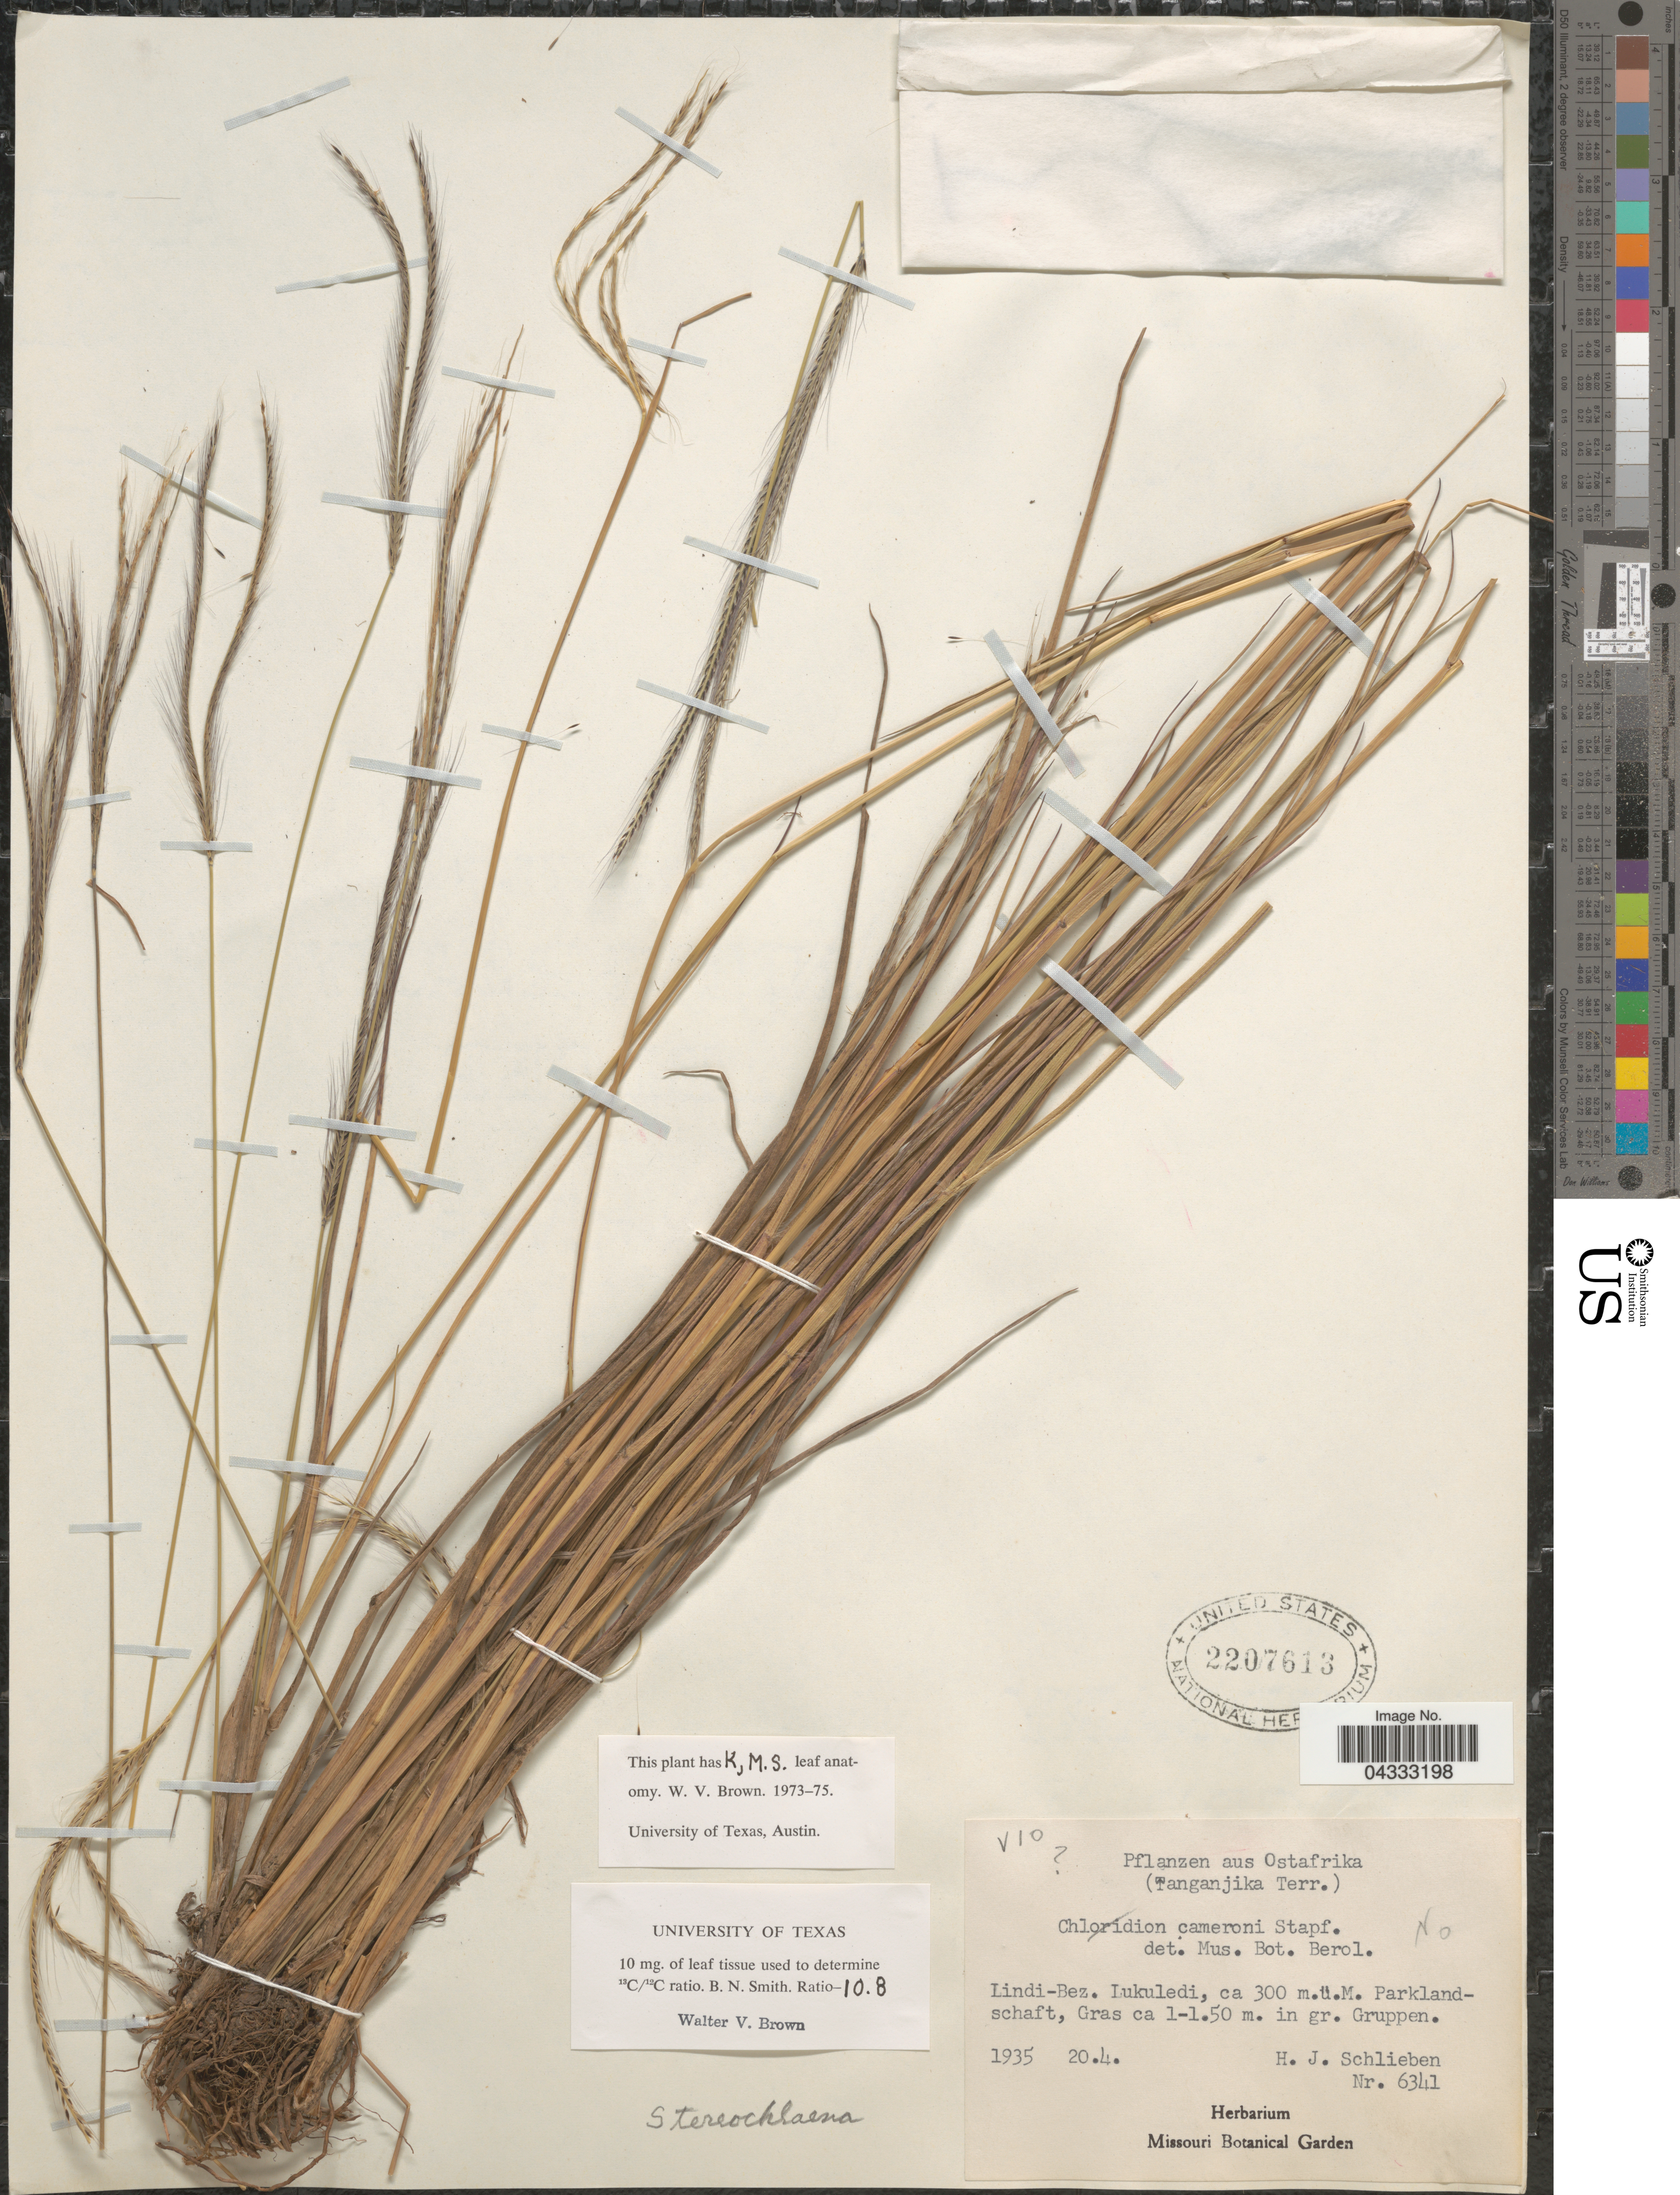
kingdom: Plantae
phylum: Tracheophyta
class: Liliopsida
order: Poales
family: Poaceae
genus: Stereochlaena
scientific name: Stereochlaena cameronii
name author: (Stapf) Pilg.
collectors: H. J. Schlieben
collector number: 6341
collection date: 1935-04-20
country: Tanzania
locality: Ostafrika. (Tanganjika Terr.). Lindi-Bez. Lukuledi. Parklandschaft.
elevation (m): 300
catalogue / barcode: US 2207613